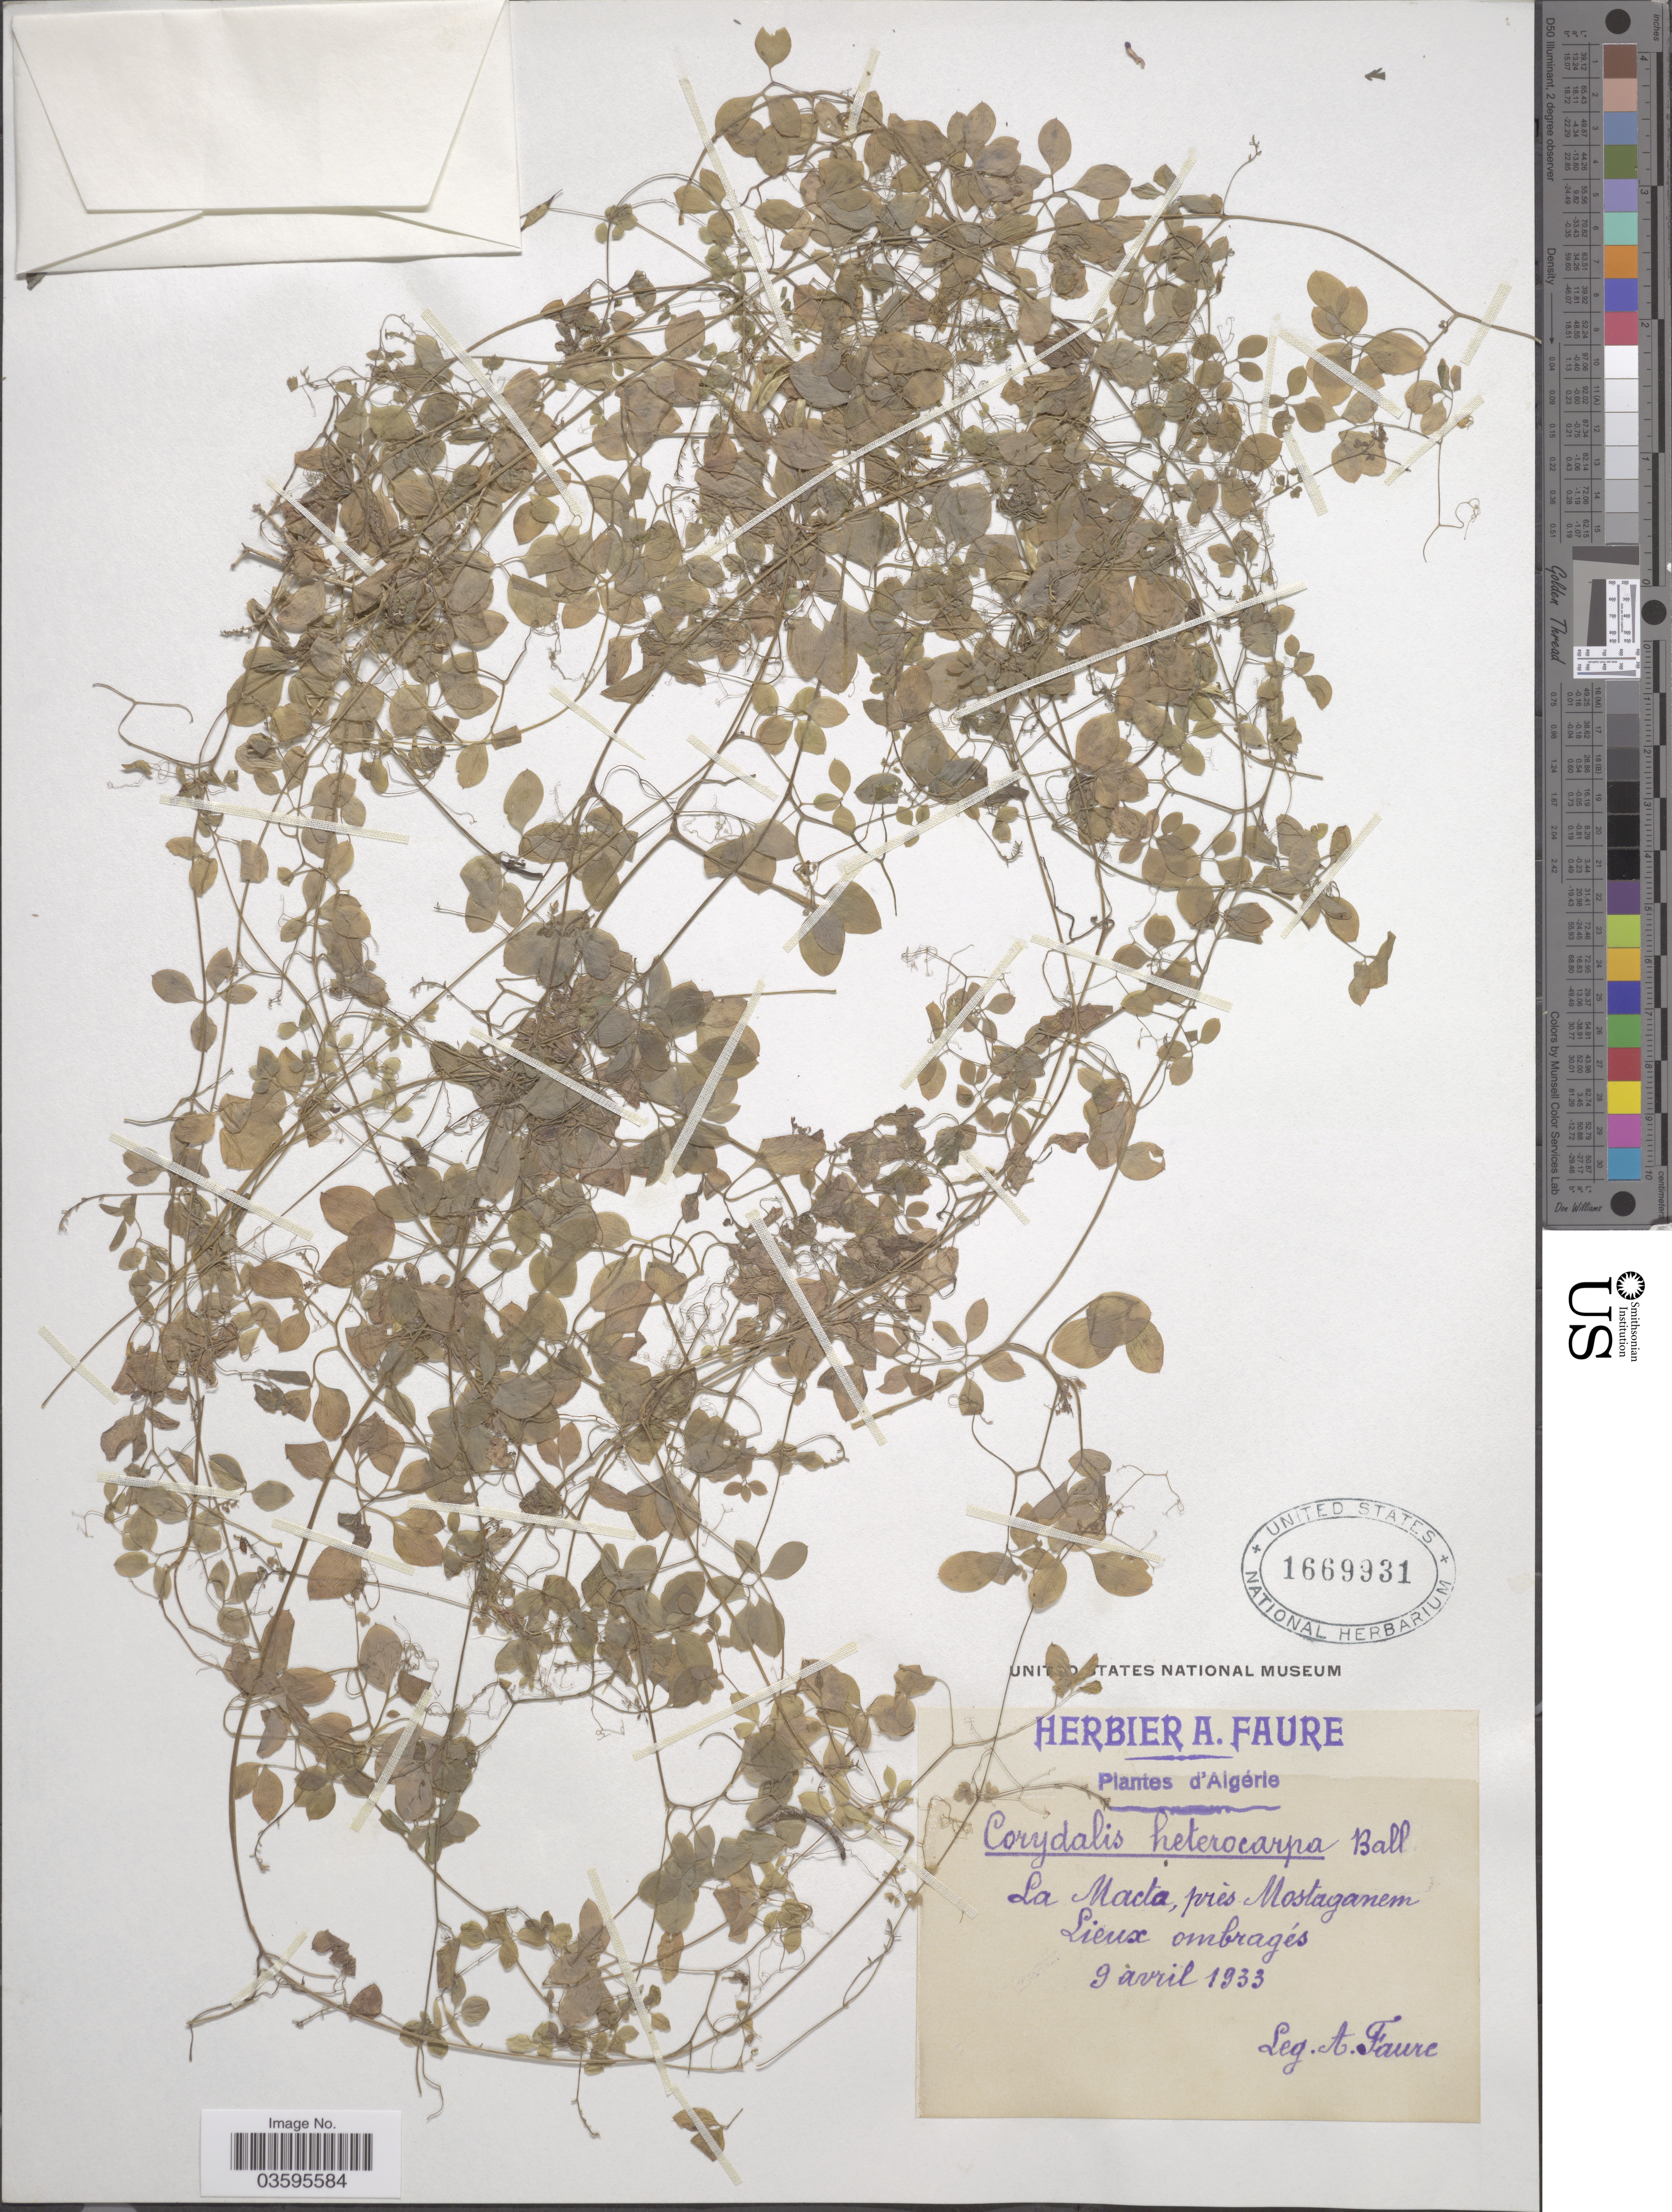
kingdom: Plantae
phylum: Tracheophyta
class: Magnoliopsida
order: Ranunculales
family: Papaveraceae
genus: Corydalis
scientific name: Corydalis heterocarpa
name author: Siebold & Zucc.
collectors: A. Faure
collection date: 1933-04-09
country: Algeria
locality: La Macta, près Mostaganem.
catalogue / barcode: US 1669931